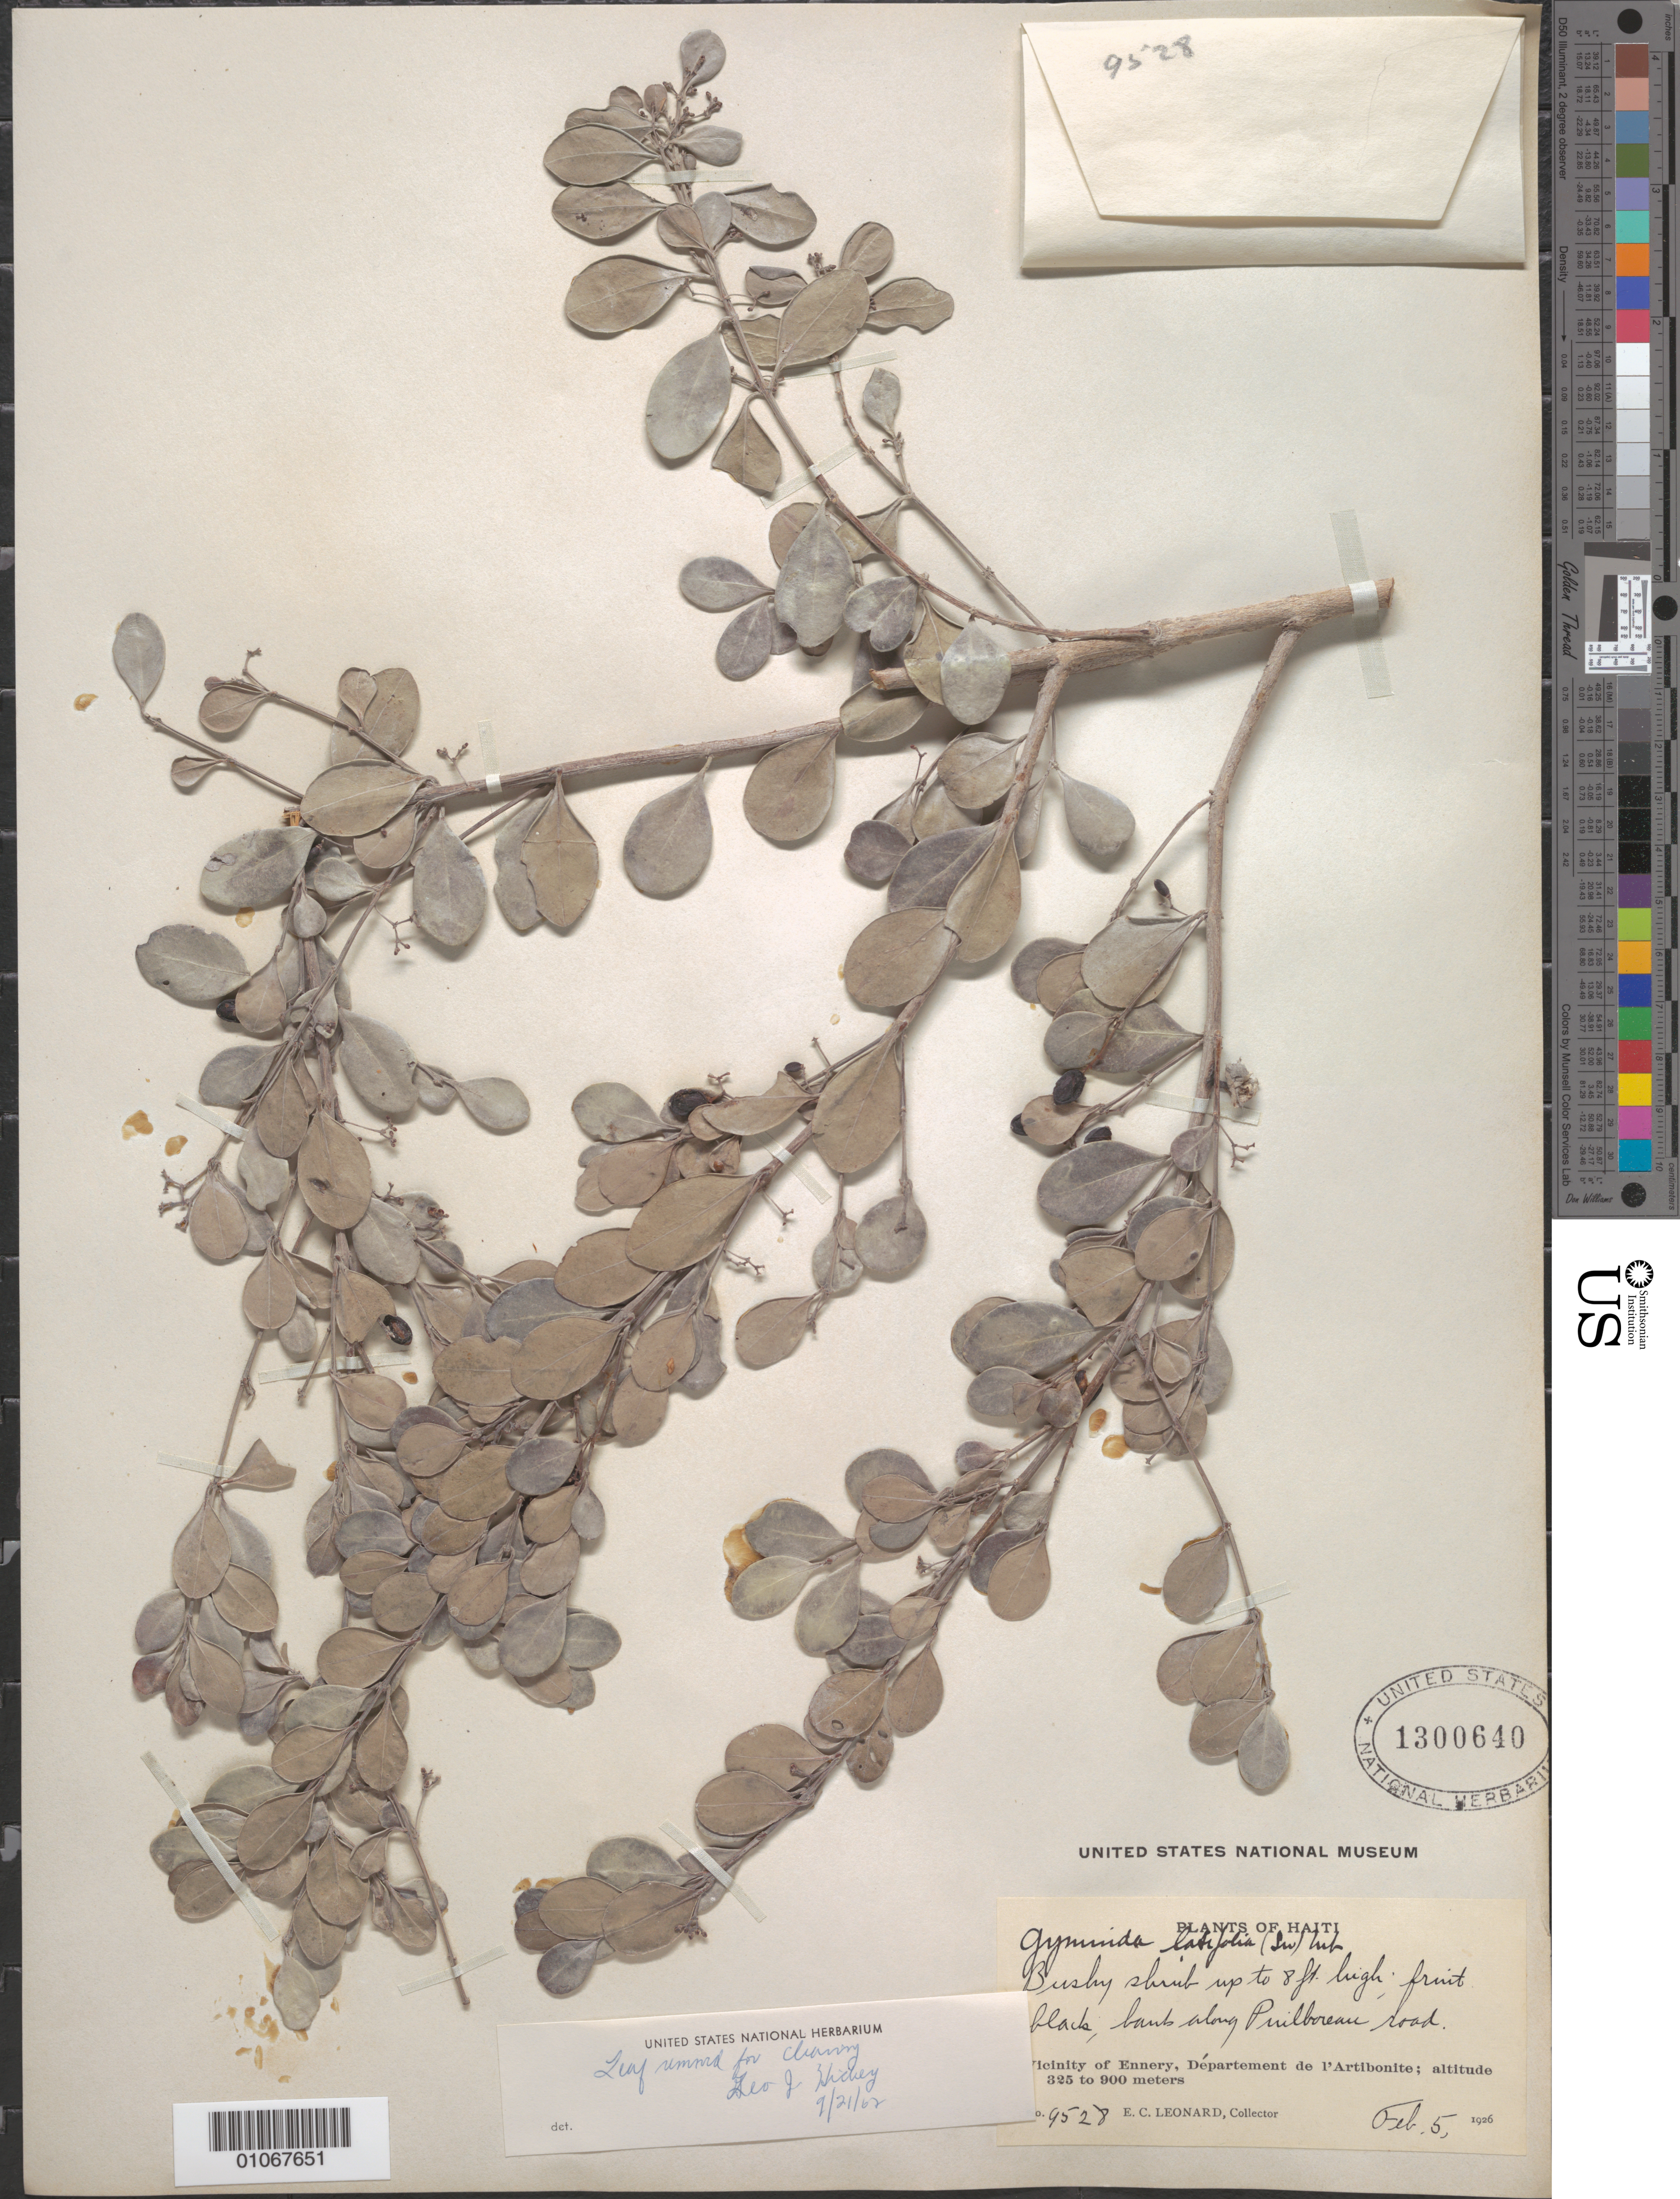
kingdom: Plantae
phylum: Tracheophyta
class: Magnoliopsida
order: Celastrales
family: Celastraceae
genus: Gyminda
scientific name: Gyminda latifolia subsp. latifolia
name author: (Sw.) Urb.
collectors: E. C. Leonard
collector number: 9528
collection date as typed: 05 Feb 1926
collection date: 1926-02-05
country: Haiti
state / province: Artibonite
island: Hispaniola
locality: Vicinity of Ennery.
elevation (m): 325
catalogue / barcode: US 1300640